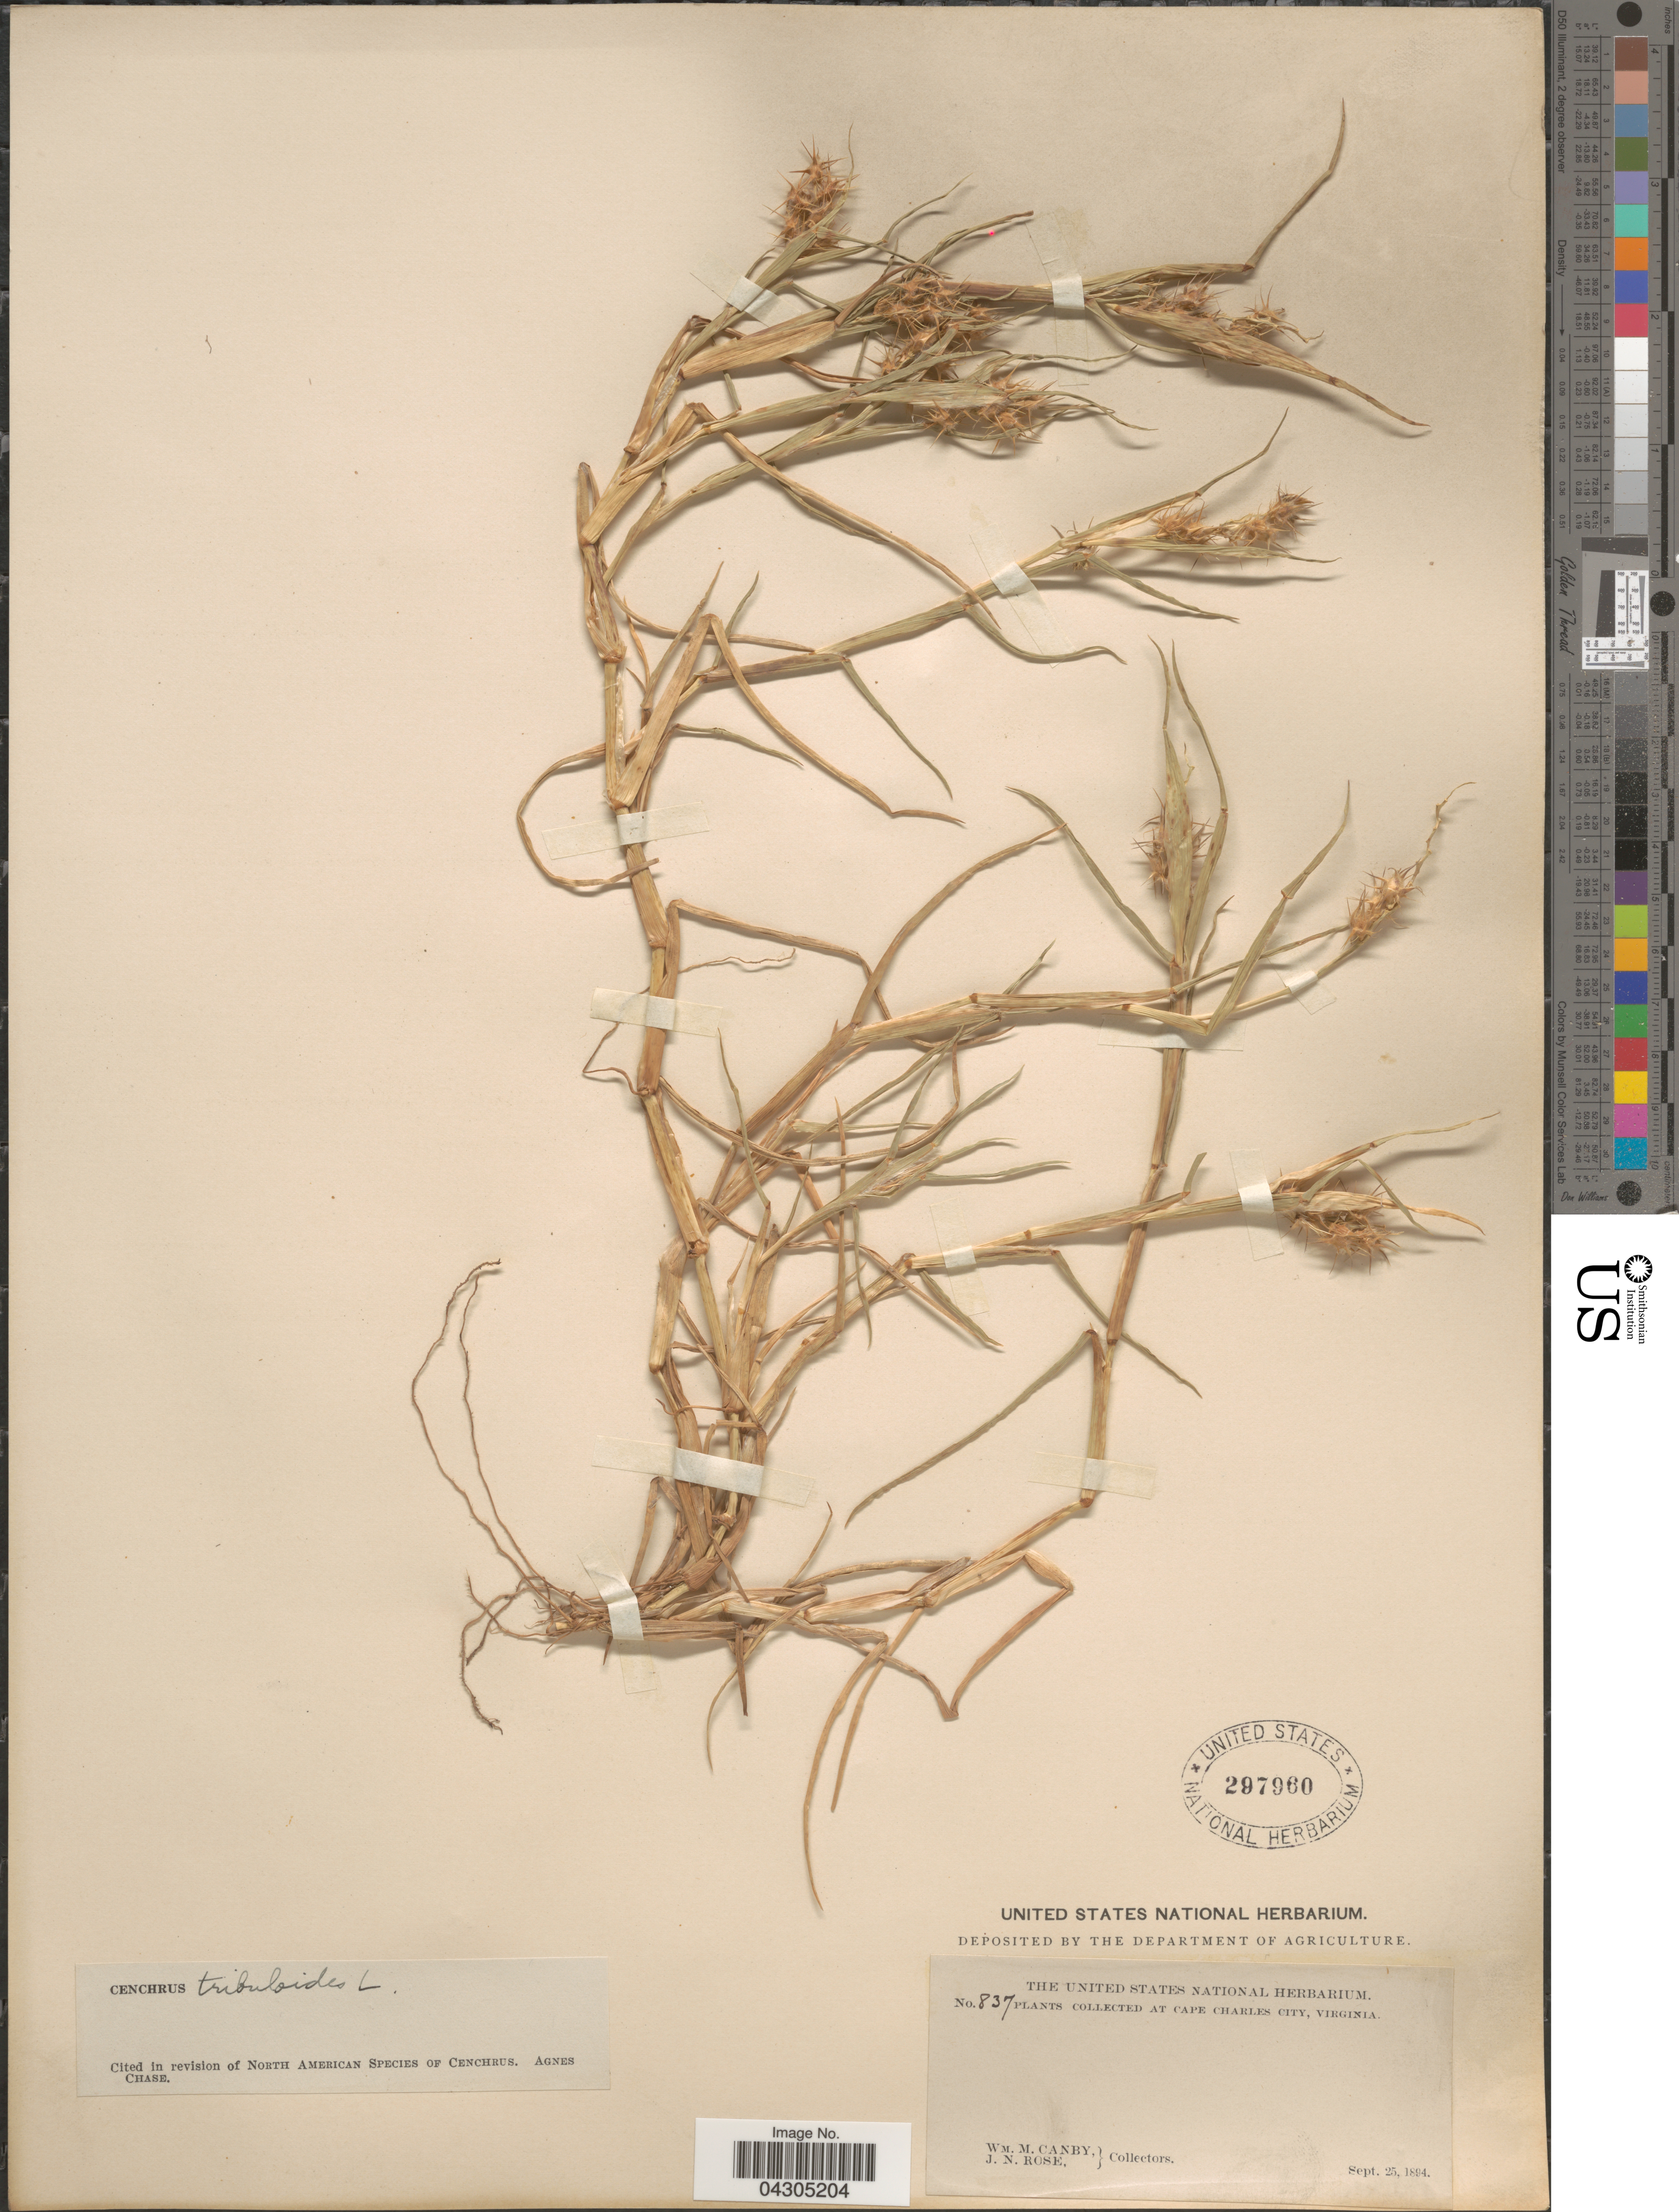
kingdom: Plantae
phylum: Tracheophyta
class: Liliopsida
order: Poales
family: Poaceae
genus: Cenchrus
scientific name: Cenchrus tribuloides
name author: L.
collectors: W. M. Canby & J. N. Rose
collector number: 837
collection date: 1894-09-25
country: United States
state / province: Virginia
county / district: Charles City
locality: At Cape Charles City.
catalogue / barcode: US 297960